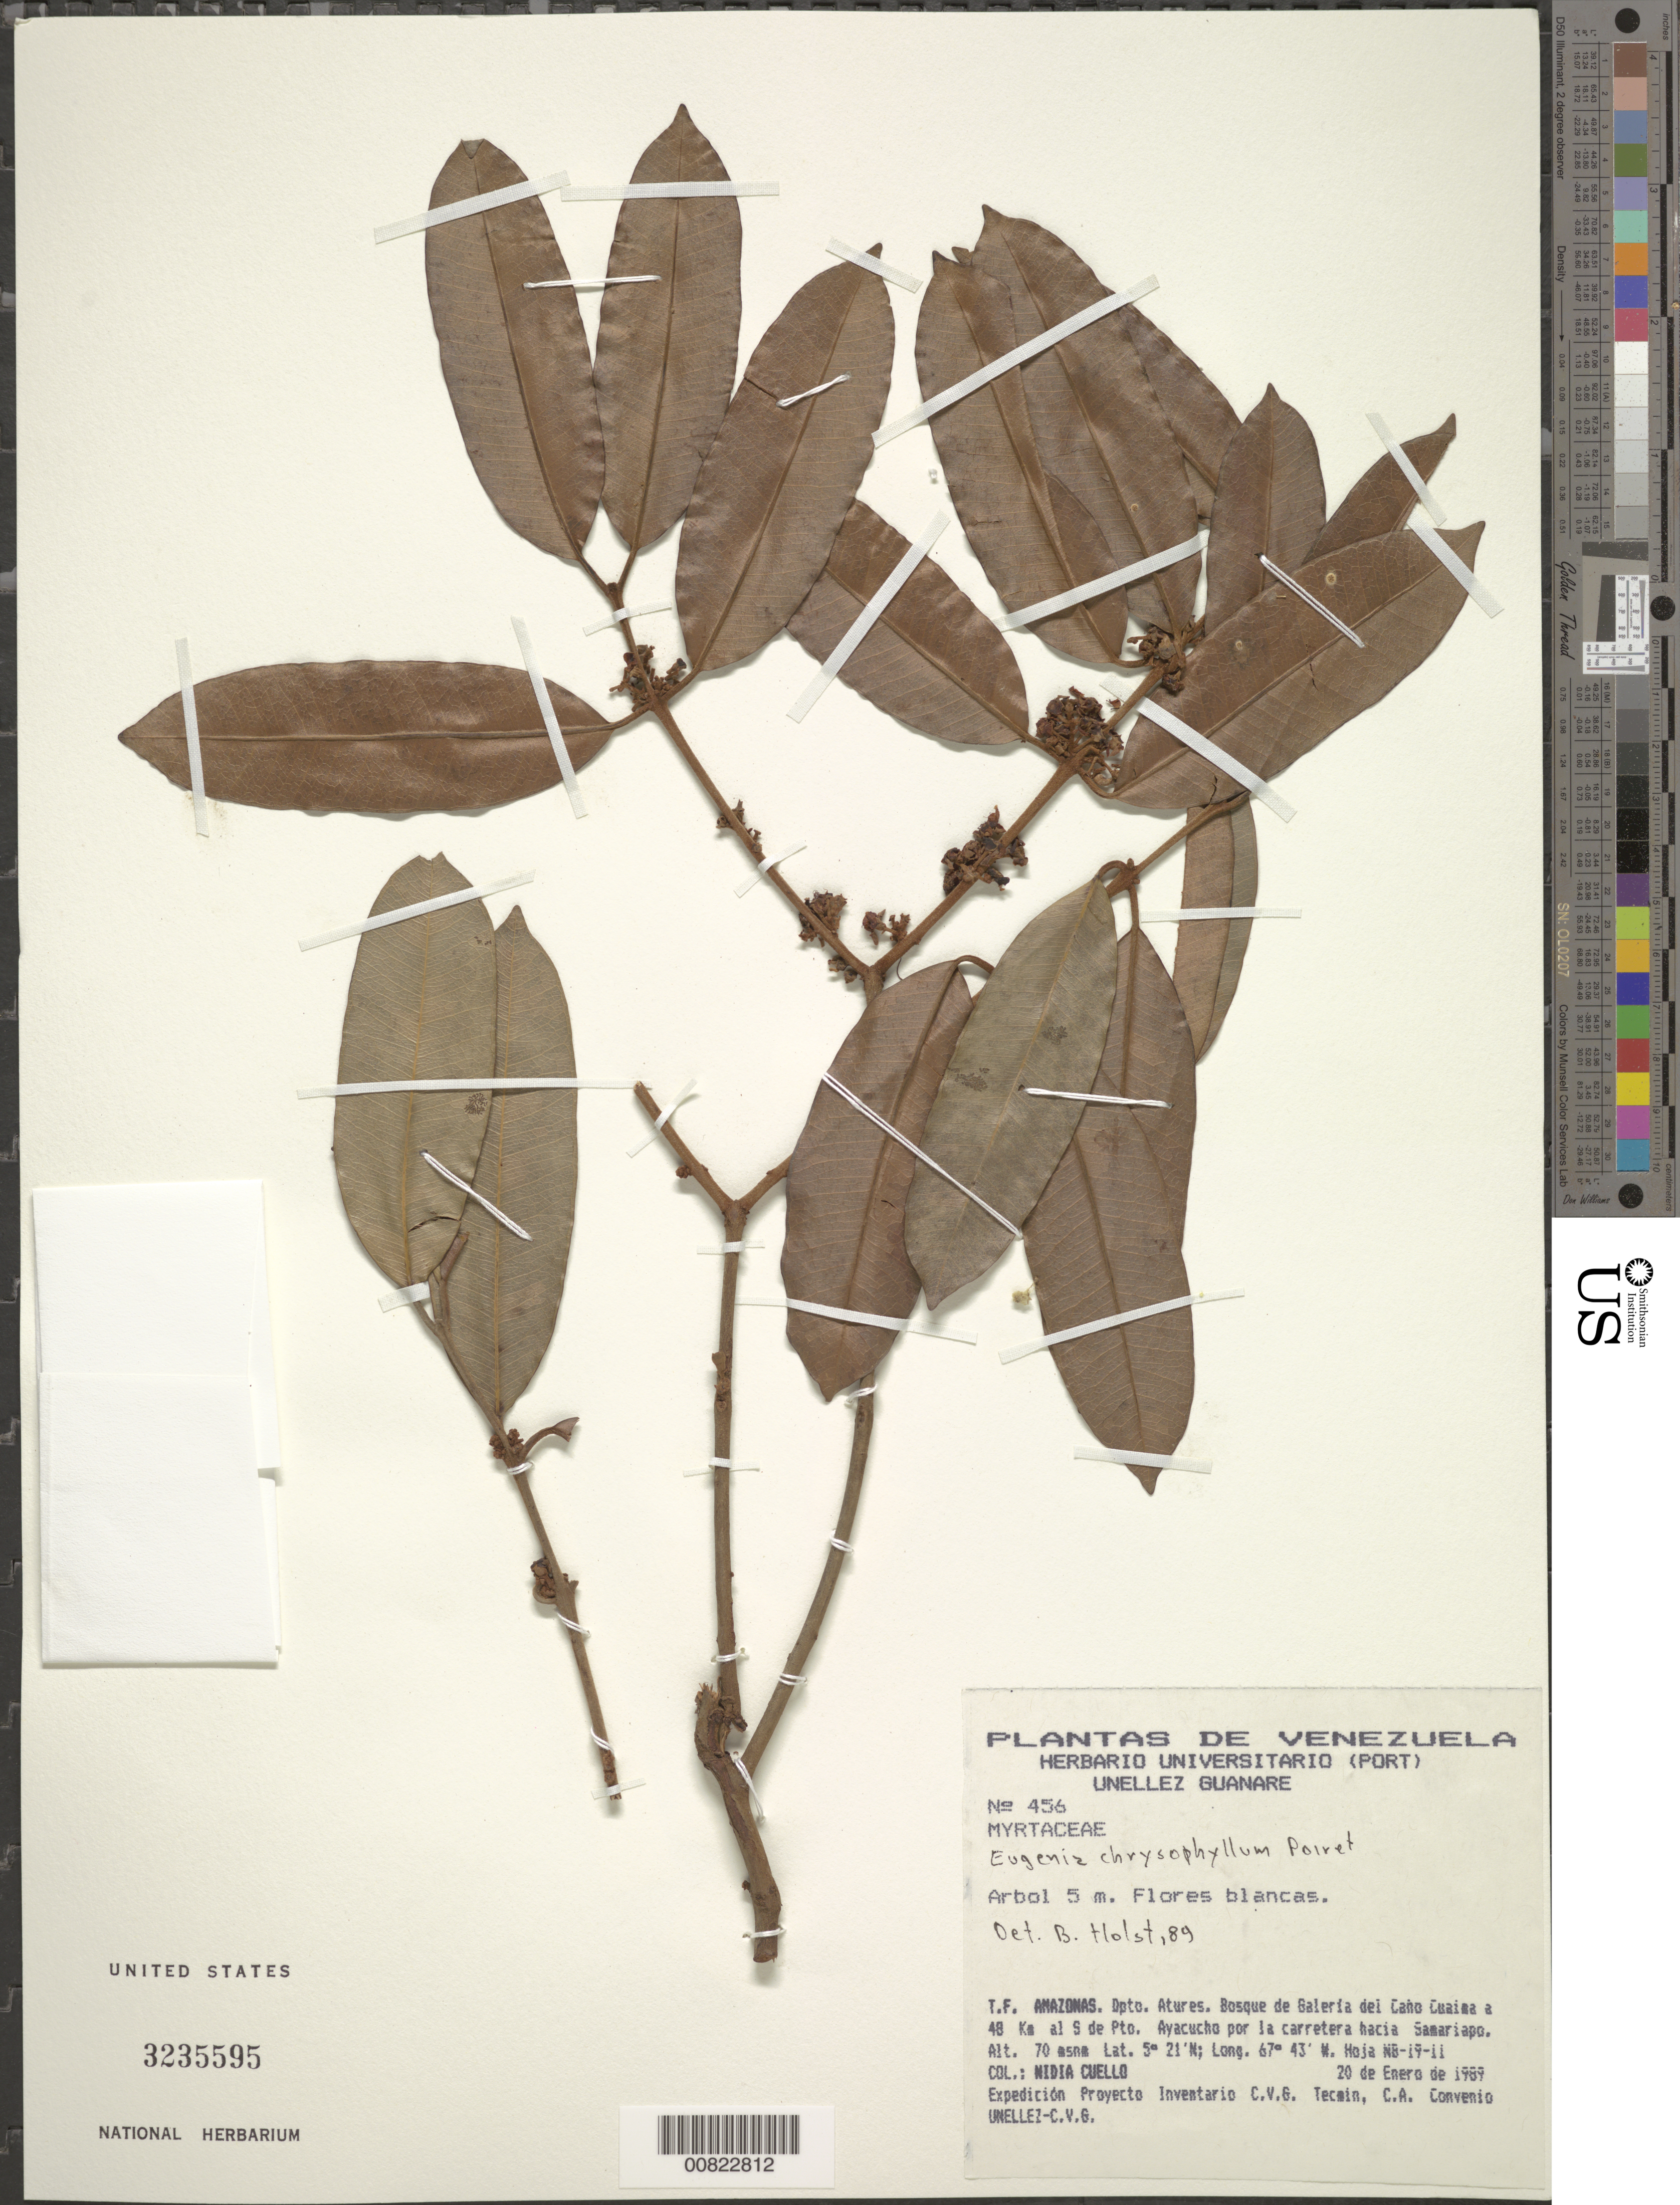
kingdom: Plantae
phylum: Tracheophyta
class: Magnoliopsida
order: Myrtales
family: Myrtaceae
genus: Eugenia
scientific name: Eugenia chrysophyllum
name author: Poir.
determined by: Holst, Bruce K.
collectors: N. L. Cuello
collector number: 456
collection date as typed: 20-Jan-89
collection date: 1989-01-20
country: Venezuela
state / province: Amazonas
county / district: Atures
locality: Caño Cuaima a 48 km S Pto. Ayacucho por la carretera hacia Samariapo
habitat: Gallery forest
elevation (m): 70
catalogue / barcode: US 3235595